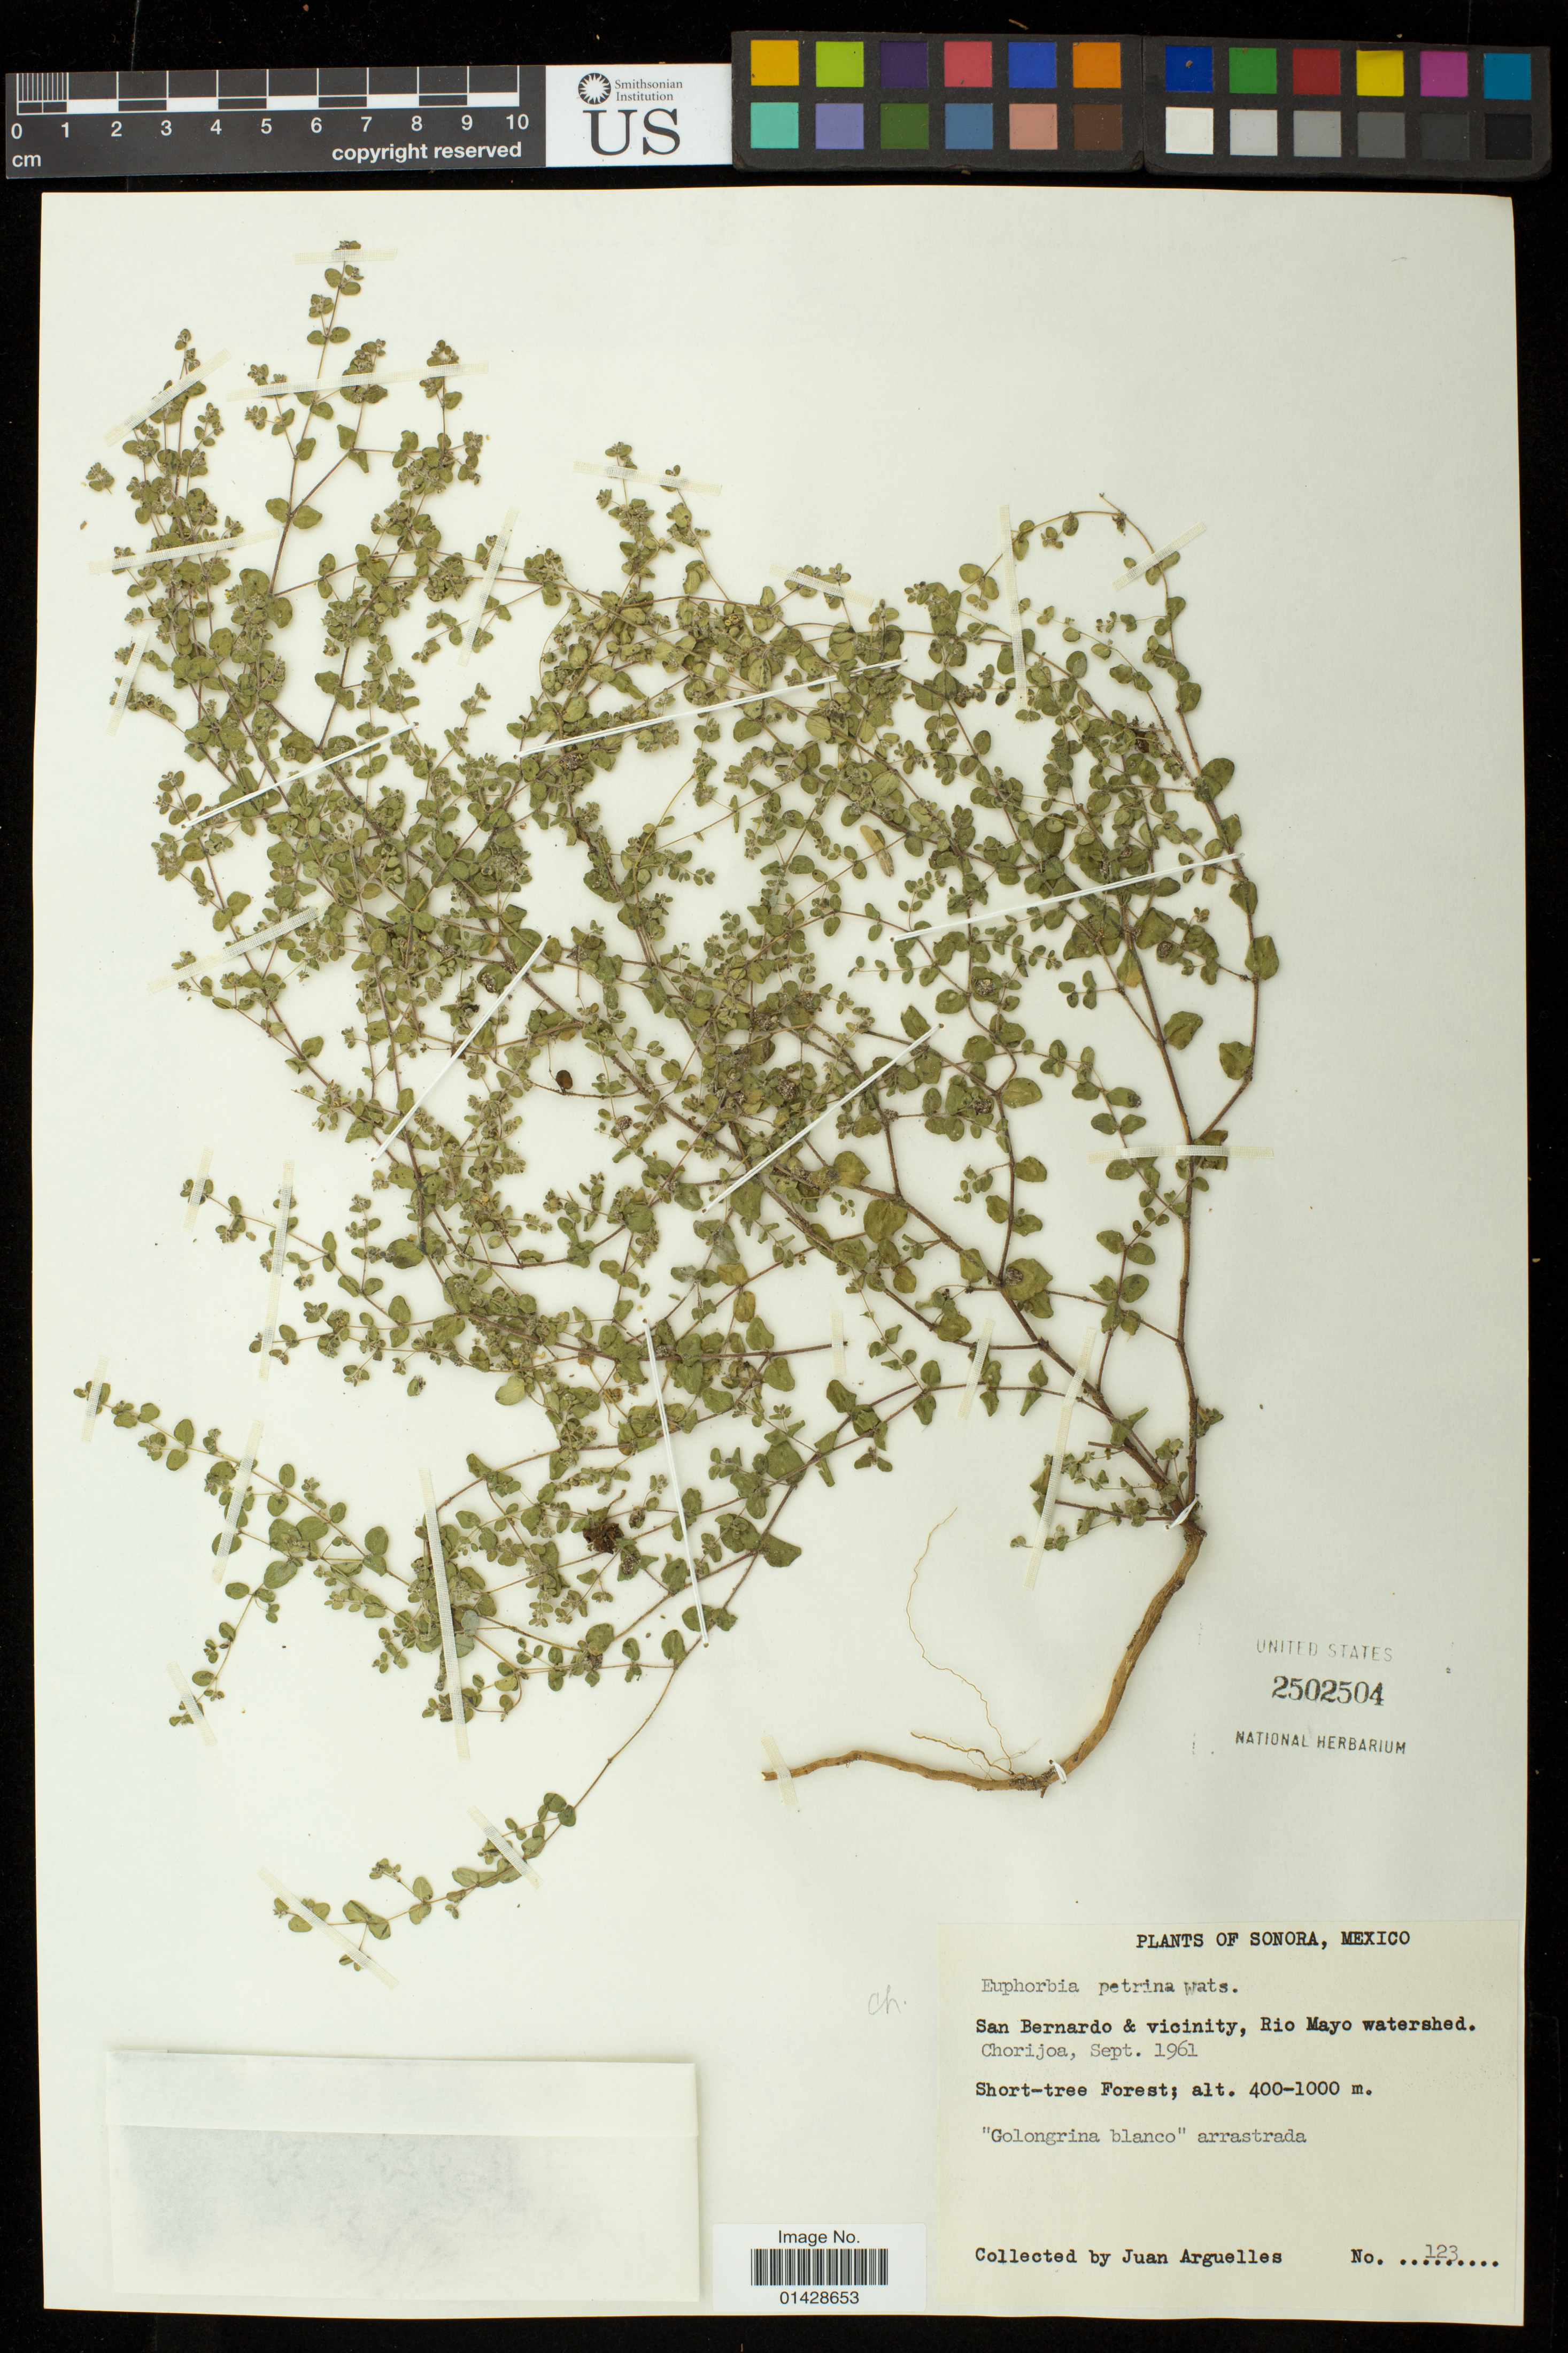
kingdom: Plantae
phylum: Tracheophyta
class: Magnoliopsida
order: Malpighiales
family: Euphorbiaceae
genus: Euphorbia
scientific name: Euphorbia petrina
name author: S. Watson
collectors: J. Arguelles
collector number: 123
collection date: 1961-09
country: Mexico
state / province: Sonora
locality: San Bernardo & vicinity, Rio Mayo watershed, Chorijoa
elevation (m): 400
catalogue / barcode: US 2502504